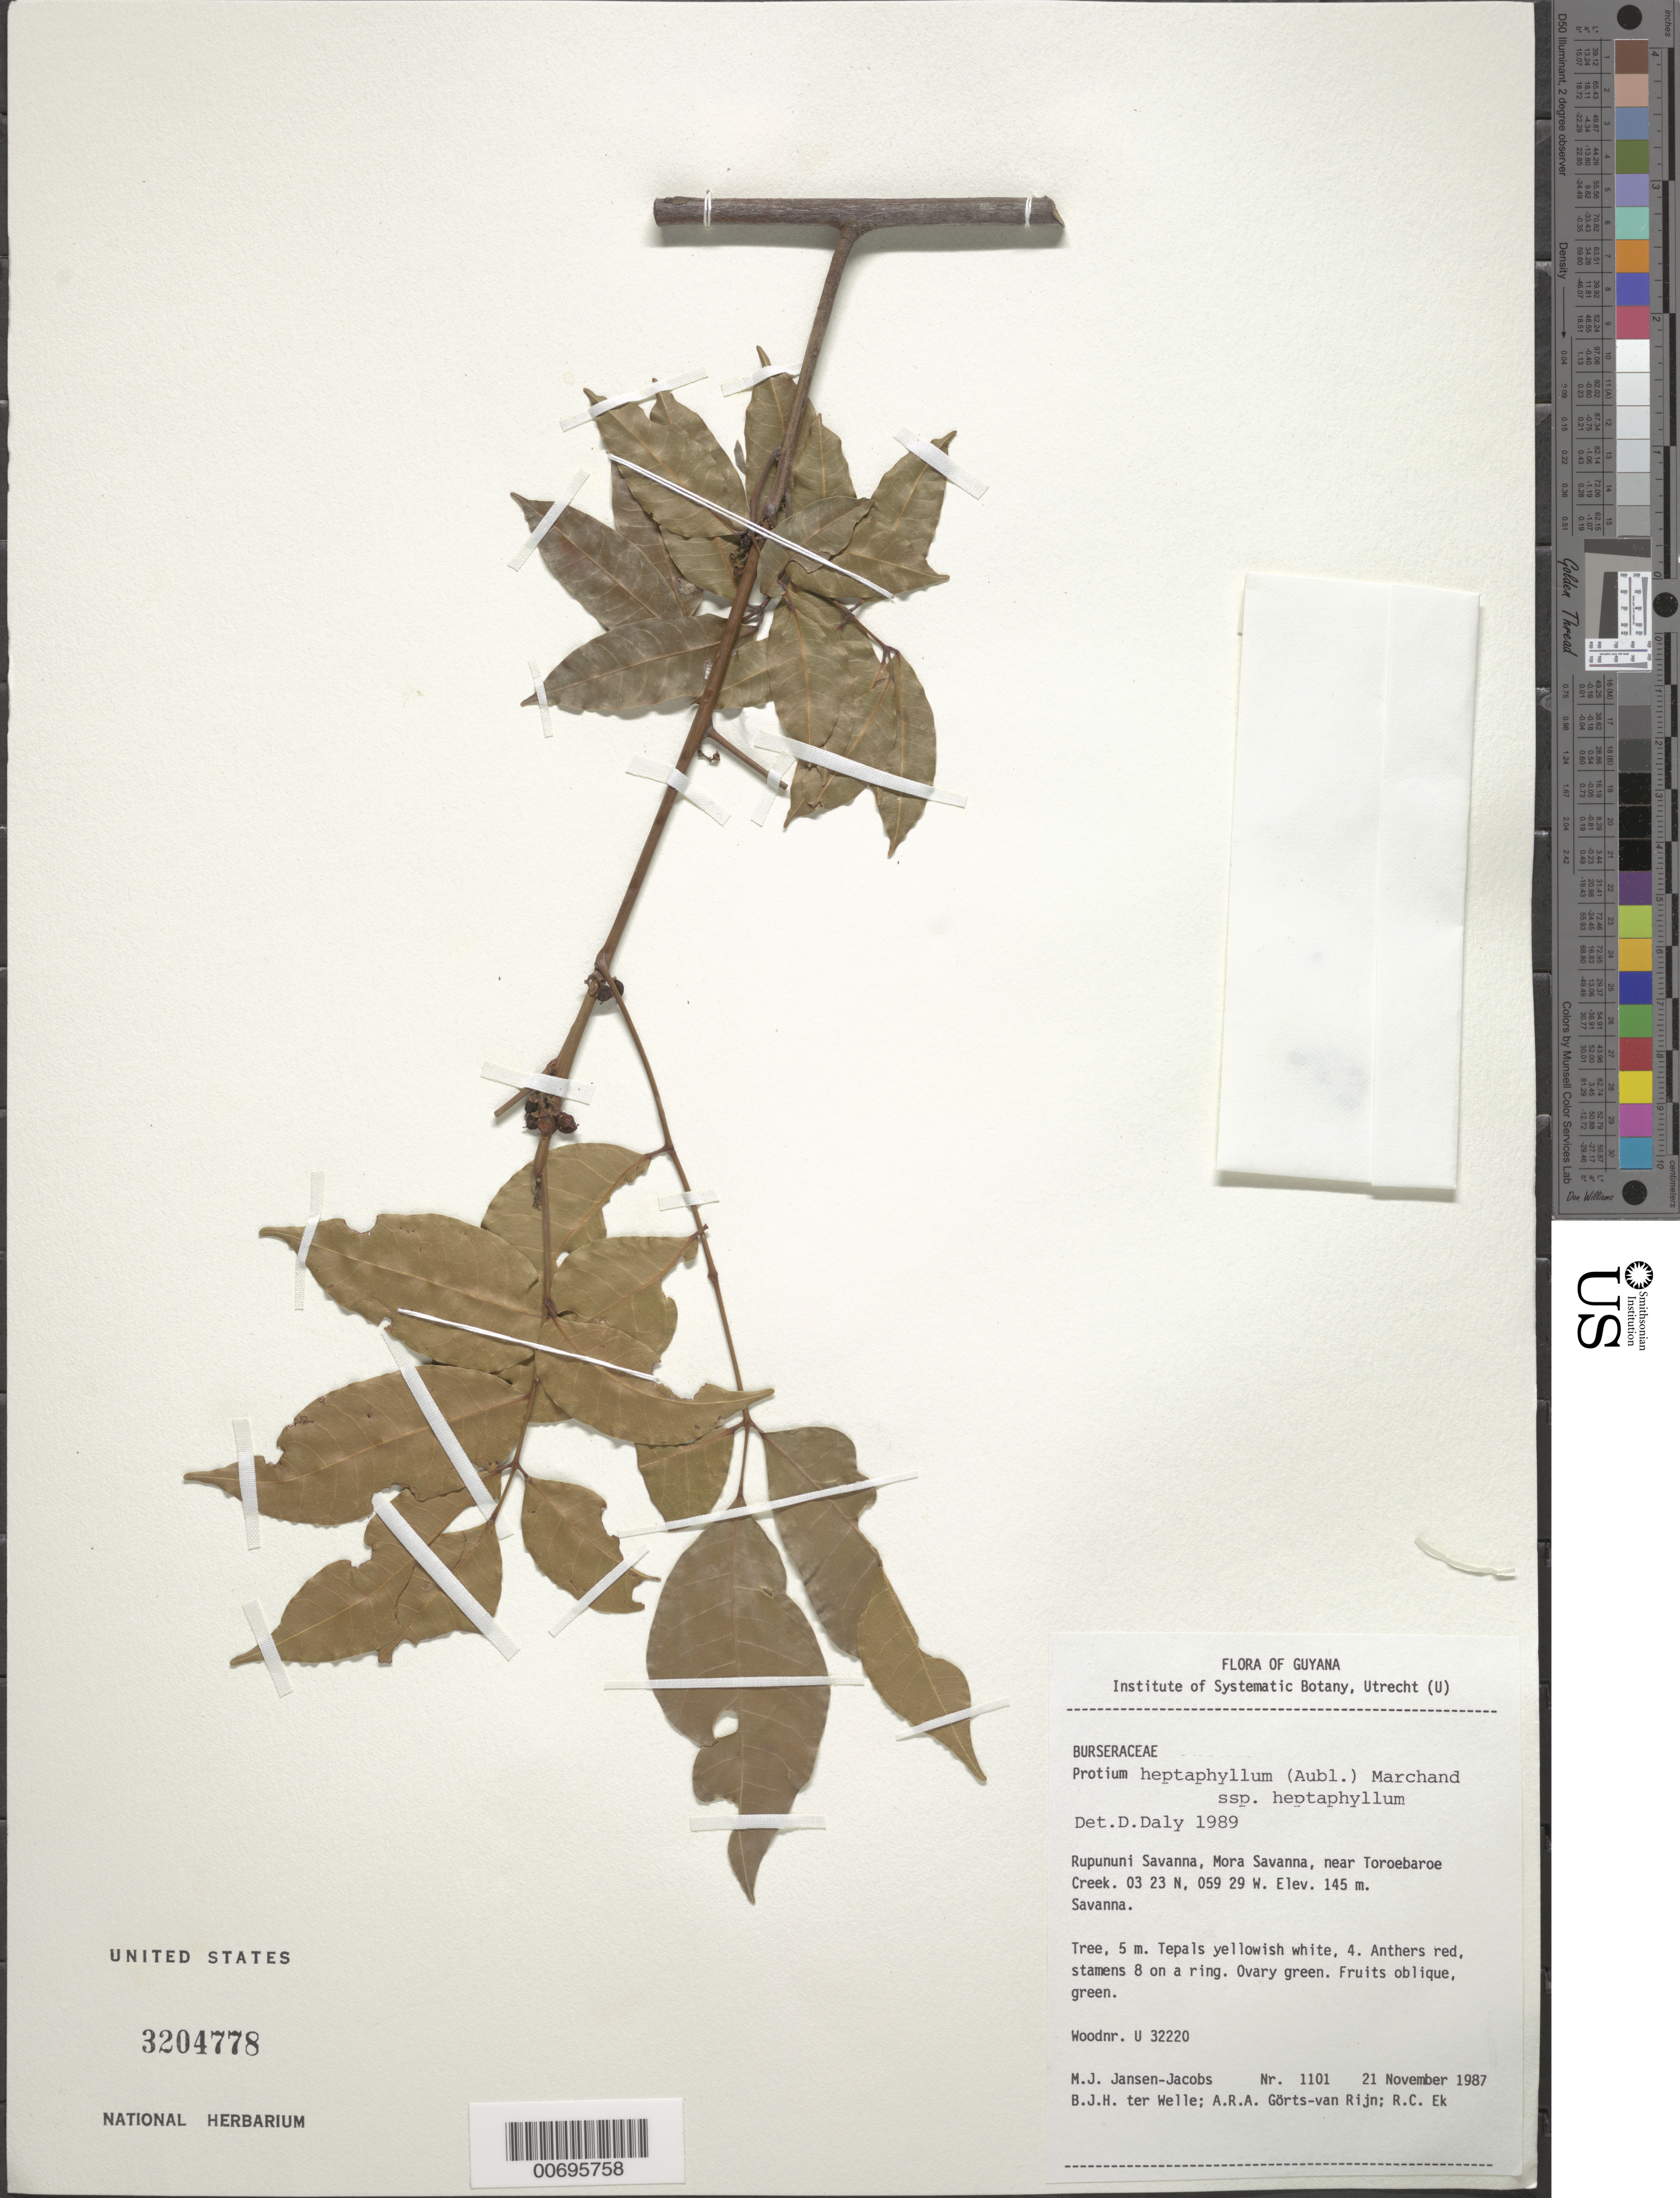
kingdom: Plantae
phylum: Tracheophyta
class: Magnoliopsida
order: Sapindales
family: Burseraceae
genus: Protium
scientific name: Protium heptaphyllum subsp. heptaphyllum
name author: (Aubl.) Marchand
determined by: Daly, D. C.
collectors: M. J. Jansen-Jacobs, B. Welle, A. .R. A. Görts-van Rijn & R. C. Ek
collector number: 1101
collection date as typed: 21-Nov-87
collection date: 1987-11-21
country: Guyana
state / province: U. Takutu-U. Essequibo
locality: Rupununi Savanna, Mora Savanna, near Toroebaroe Creek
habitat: Savanna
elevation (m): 145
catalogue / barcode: US 3204778